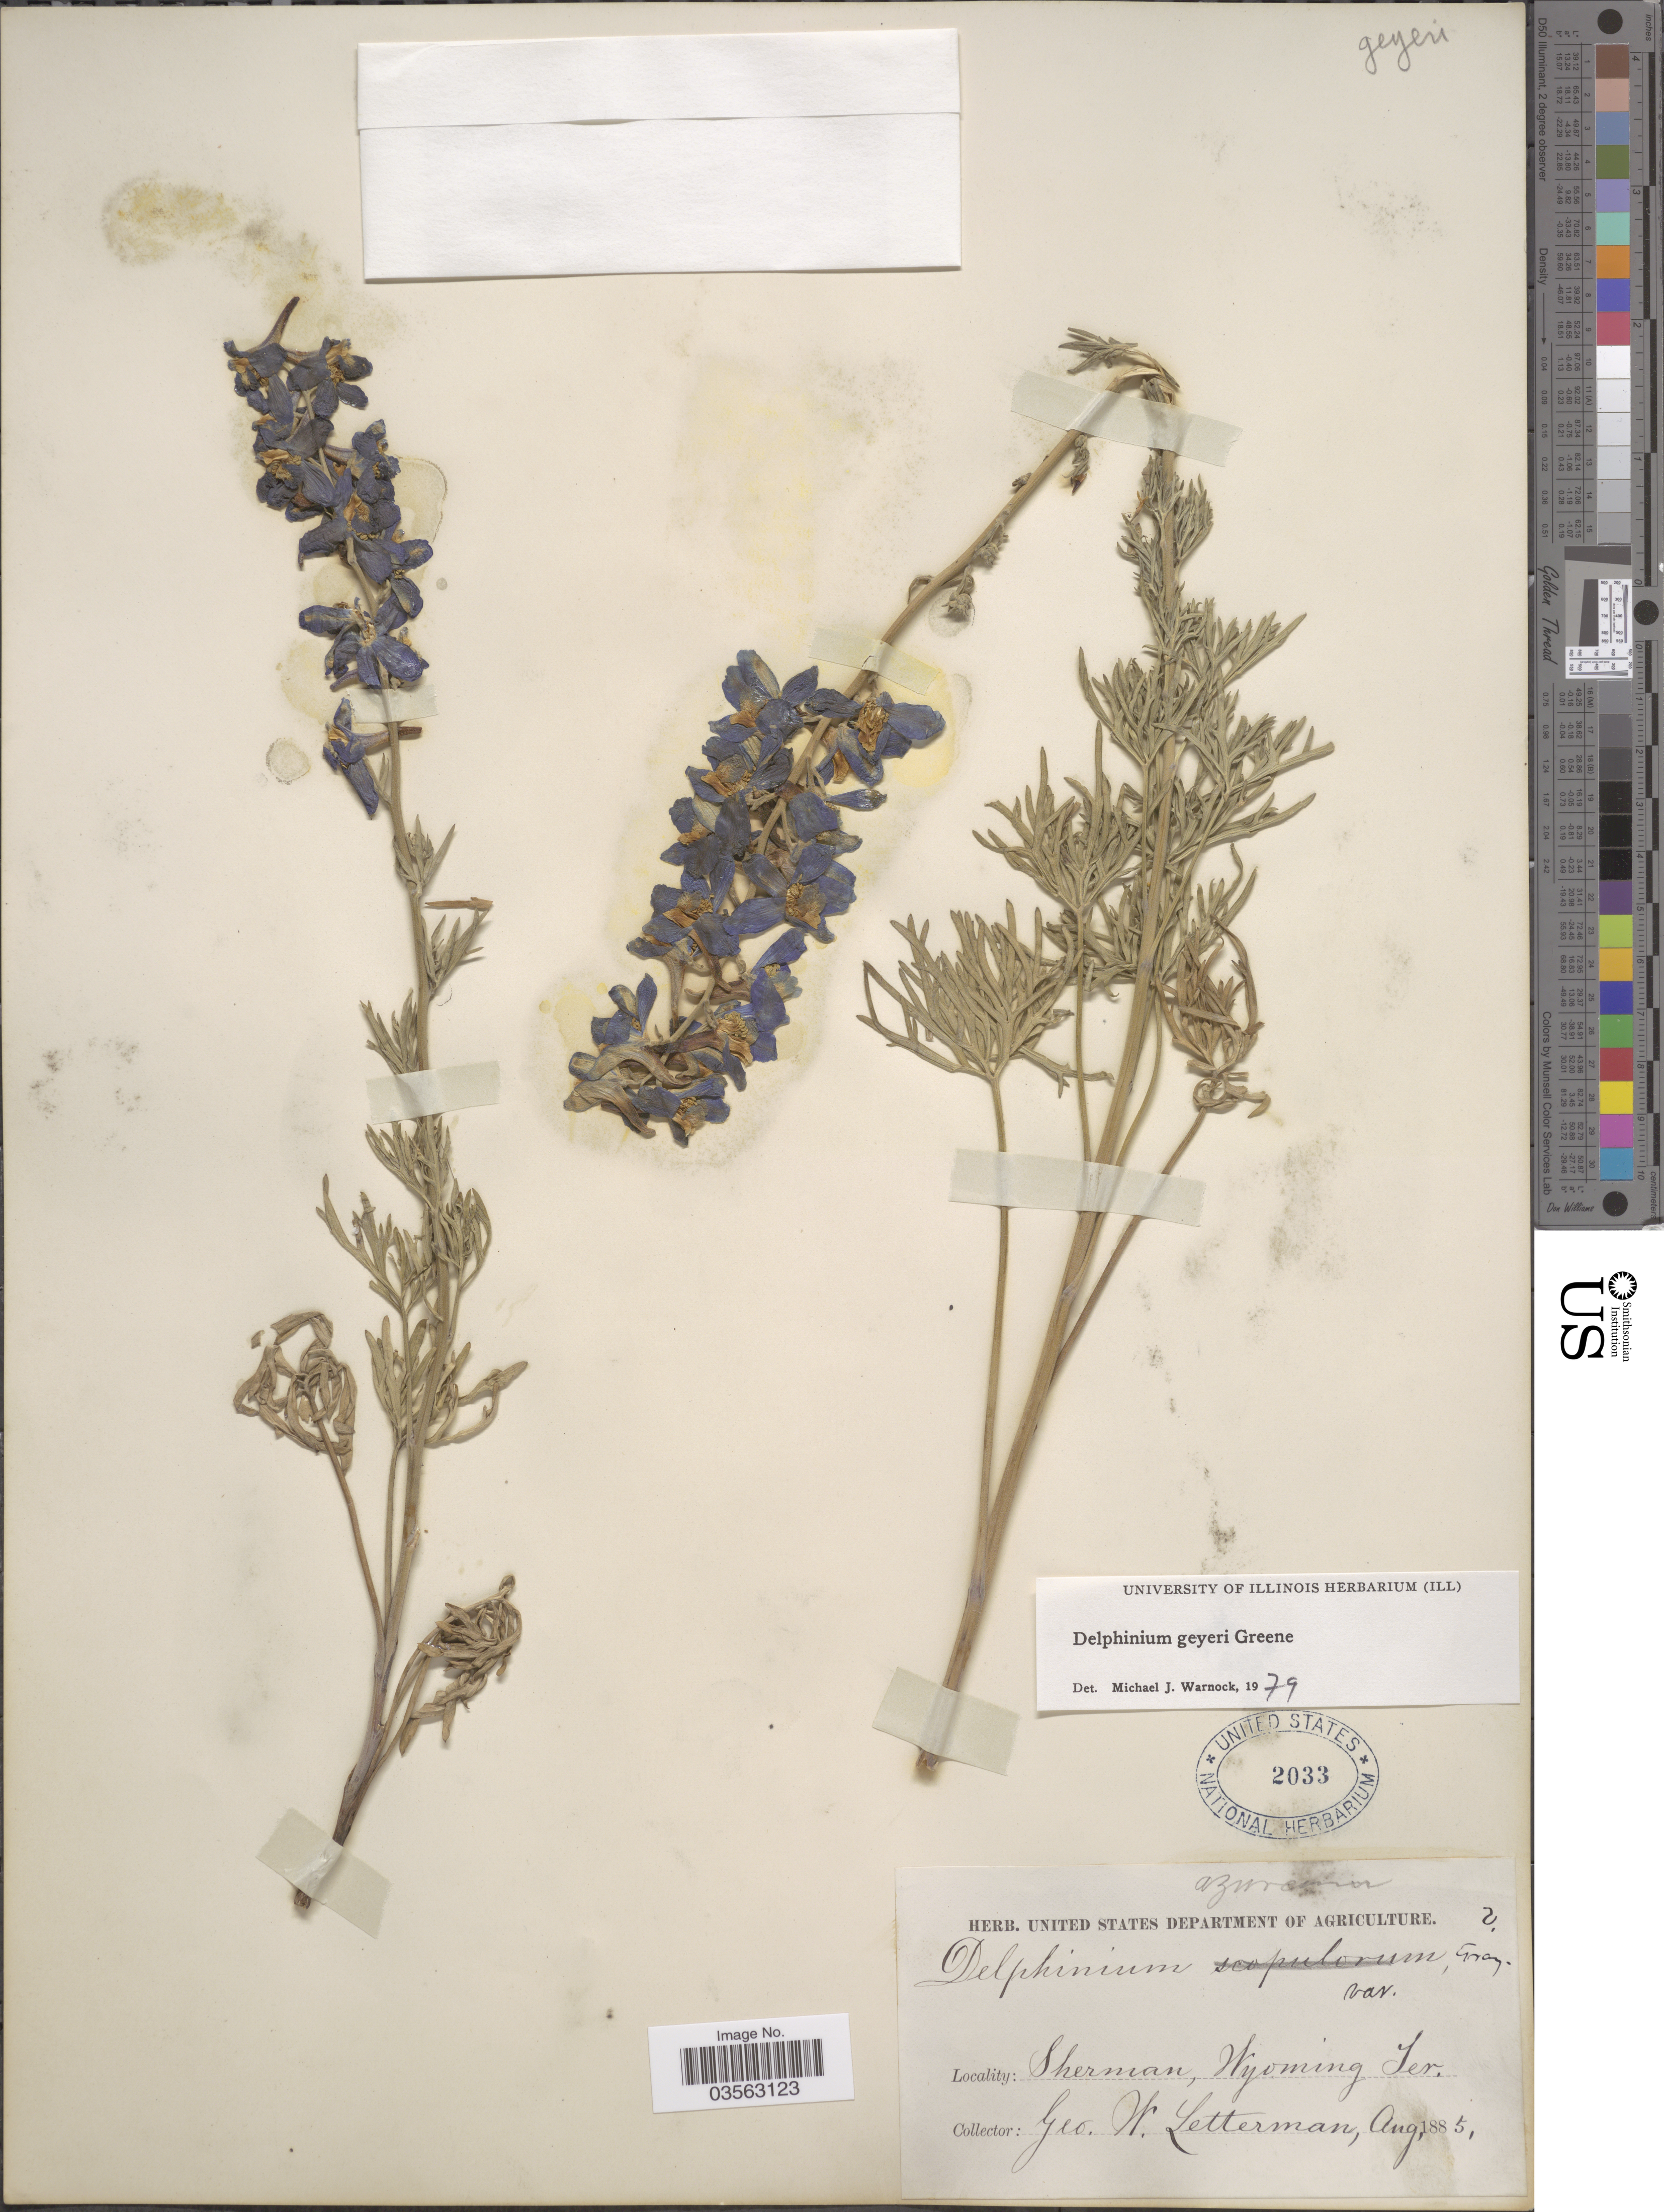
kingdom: Plantae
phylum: Tracheophyta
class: Magnoliopsida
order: Ranunculales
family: Ranunculaceae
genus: Delphinium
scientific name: Delphinium geyeri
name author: Greene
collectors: G. W. Letterman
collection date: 1885-08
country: United States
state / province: Wyoming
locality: Sherman.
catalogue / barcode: US 2033